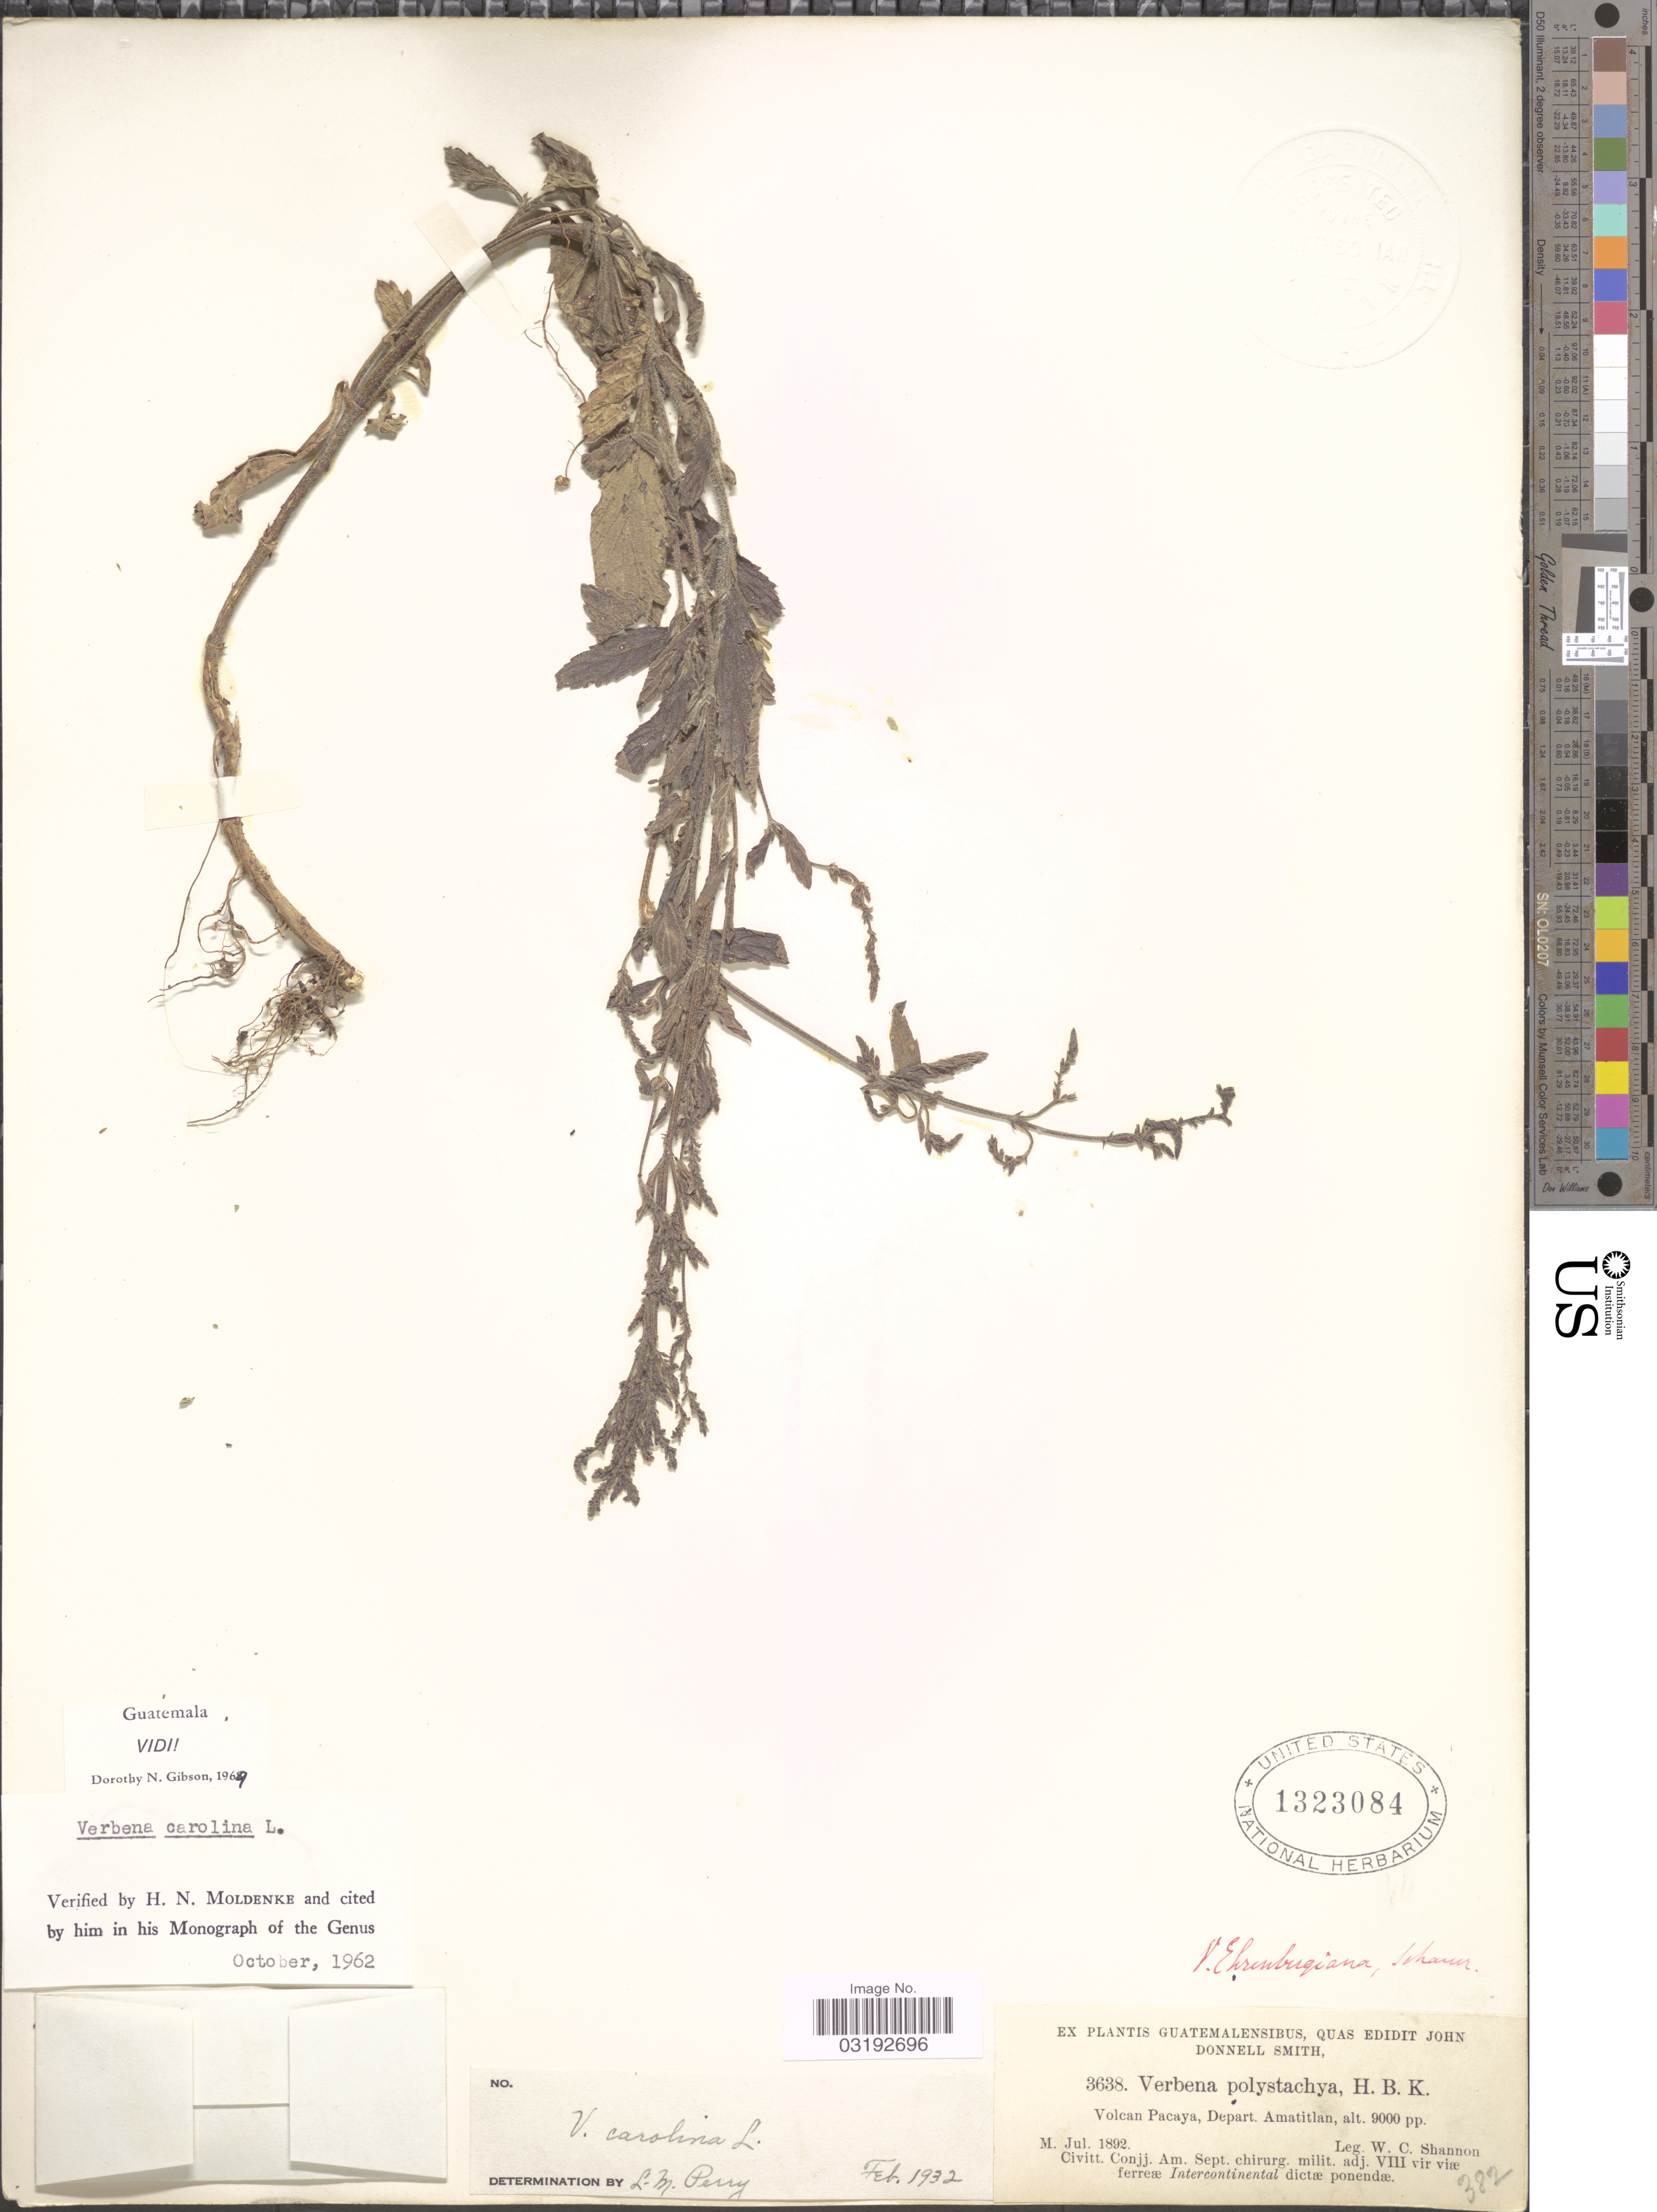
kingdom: Plantae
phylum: Tracheophyta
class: Magnoliopsida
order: Lamiales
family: Verbenaceae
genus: Verbena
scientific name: Verbena carolina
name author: L.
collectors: W. C. Shannon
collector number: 3638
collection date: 1892-07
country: Guatemala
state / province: Guatemala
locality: Volcan Pacaya, Depart. Amatitlan.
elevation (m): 2743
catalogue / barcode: US 1323084